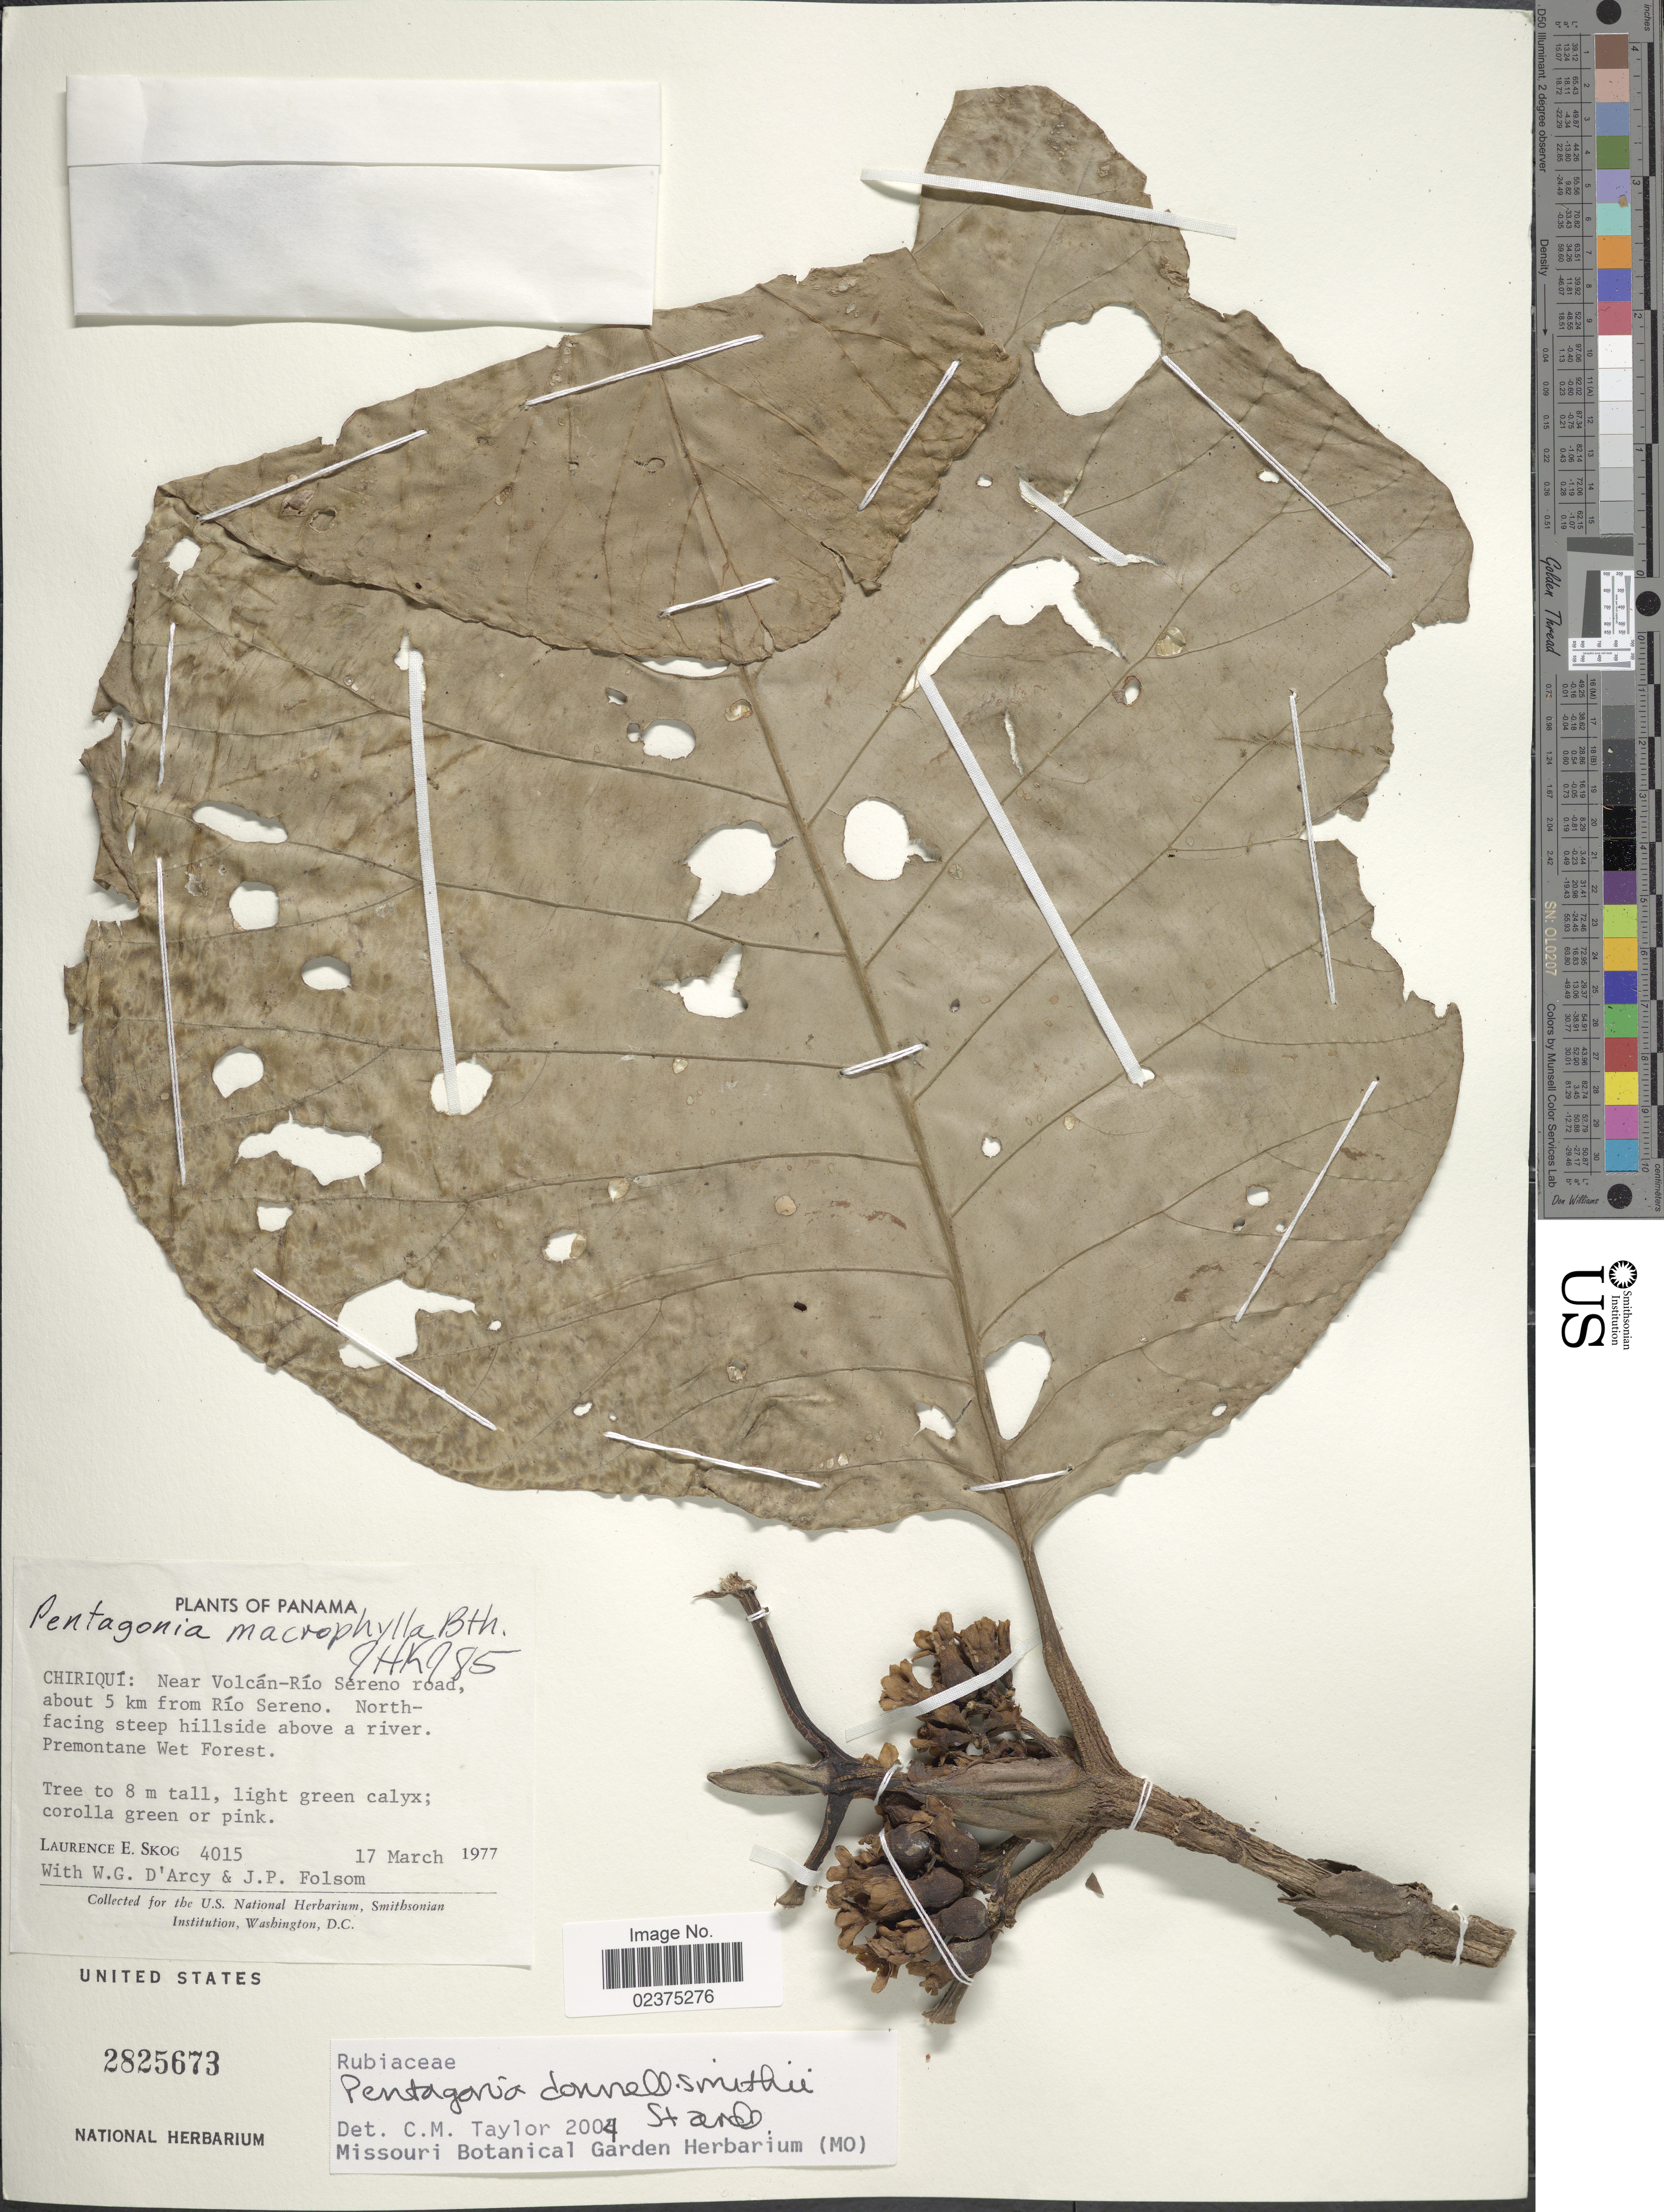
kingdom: Plantae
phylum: Tracheophyta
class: Magnoliopsida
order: Gentianales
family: Rubiaceae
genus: Pentagonia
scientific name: Pentagonia donnell-smithii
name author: (Standl.) Standl.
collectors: L. E. Skog, W. G. D'Arcy & J. P. Folsom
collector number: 4015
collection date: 1977-03-17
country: Panama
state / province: Chiriqui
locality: Near Volcán-Río Sereno road, about 5 km from Río Sereno. North-facing hillside above a river. Premontane Wet Forest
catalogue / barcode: US 2825673